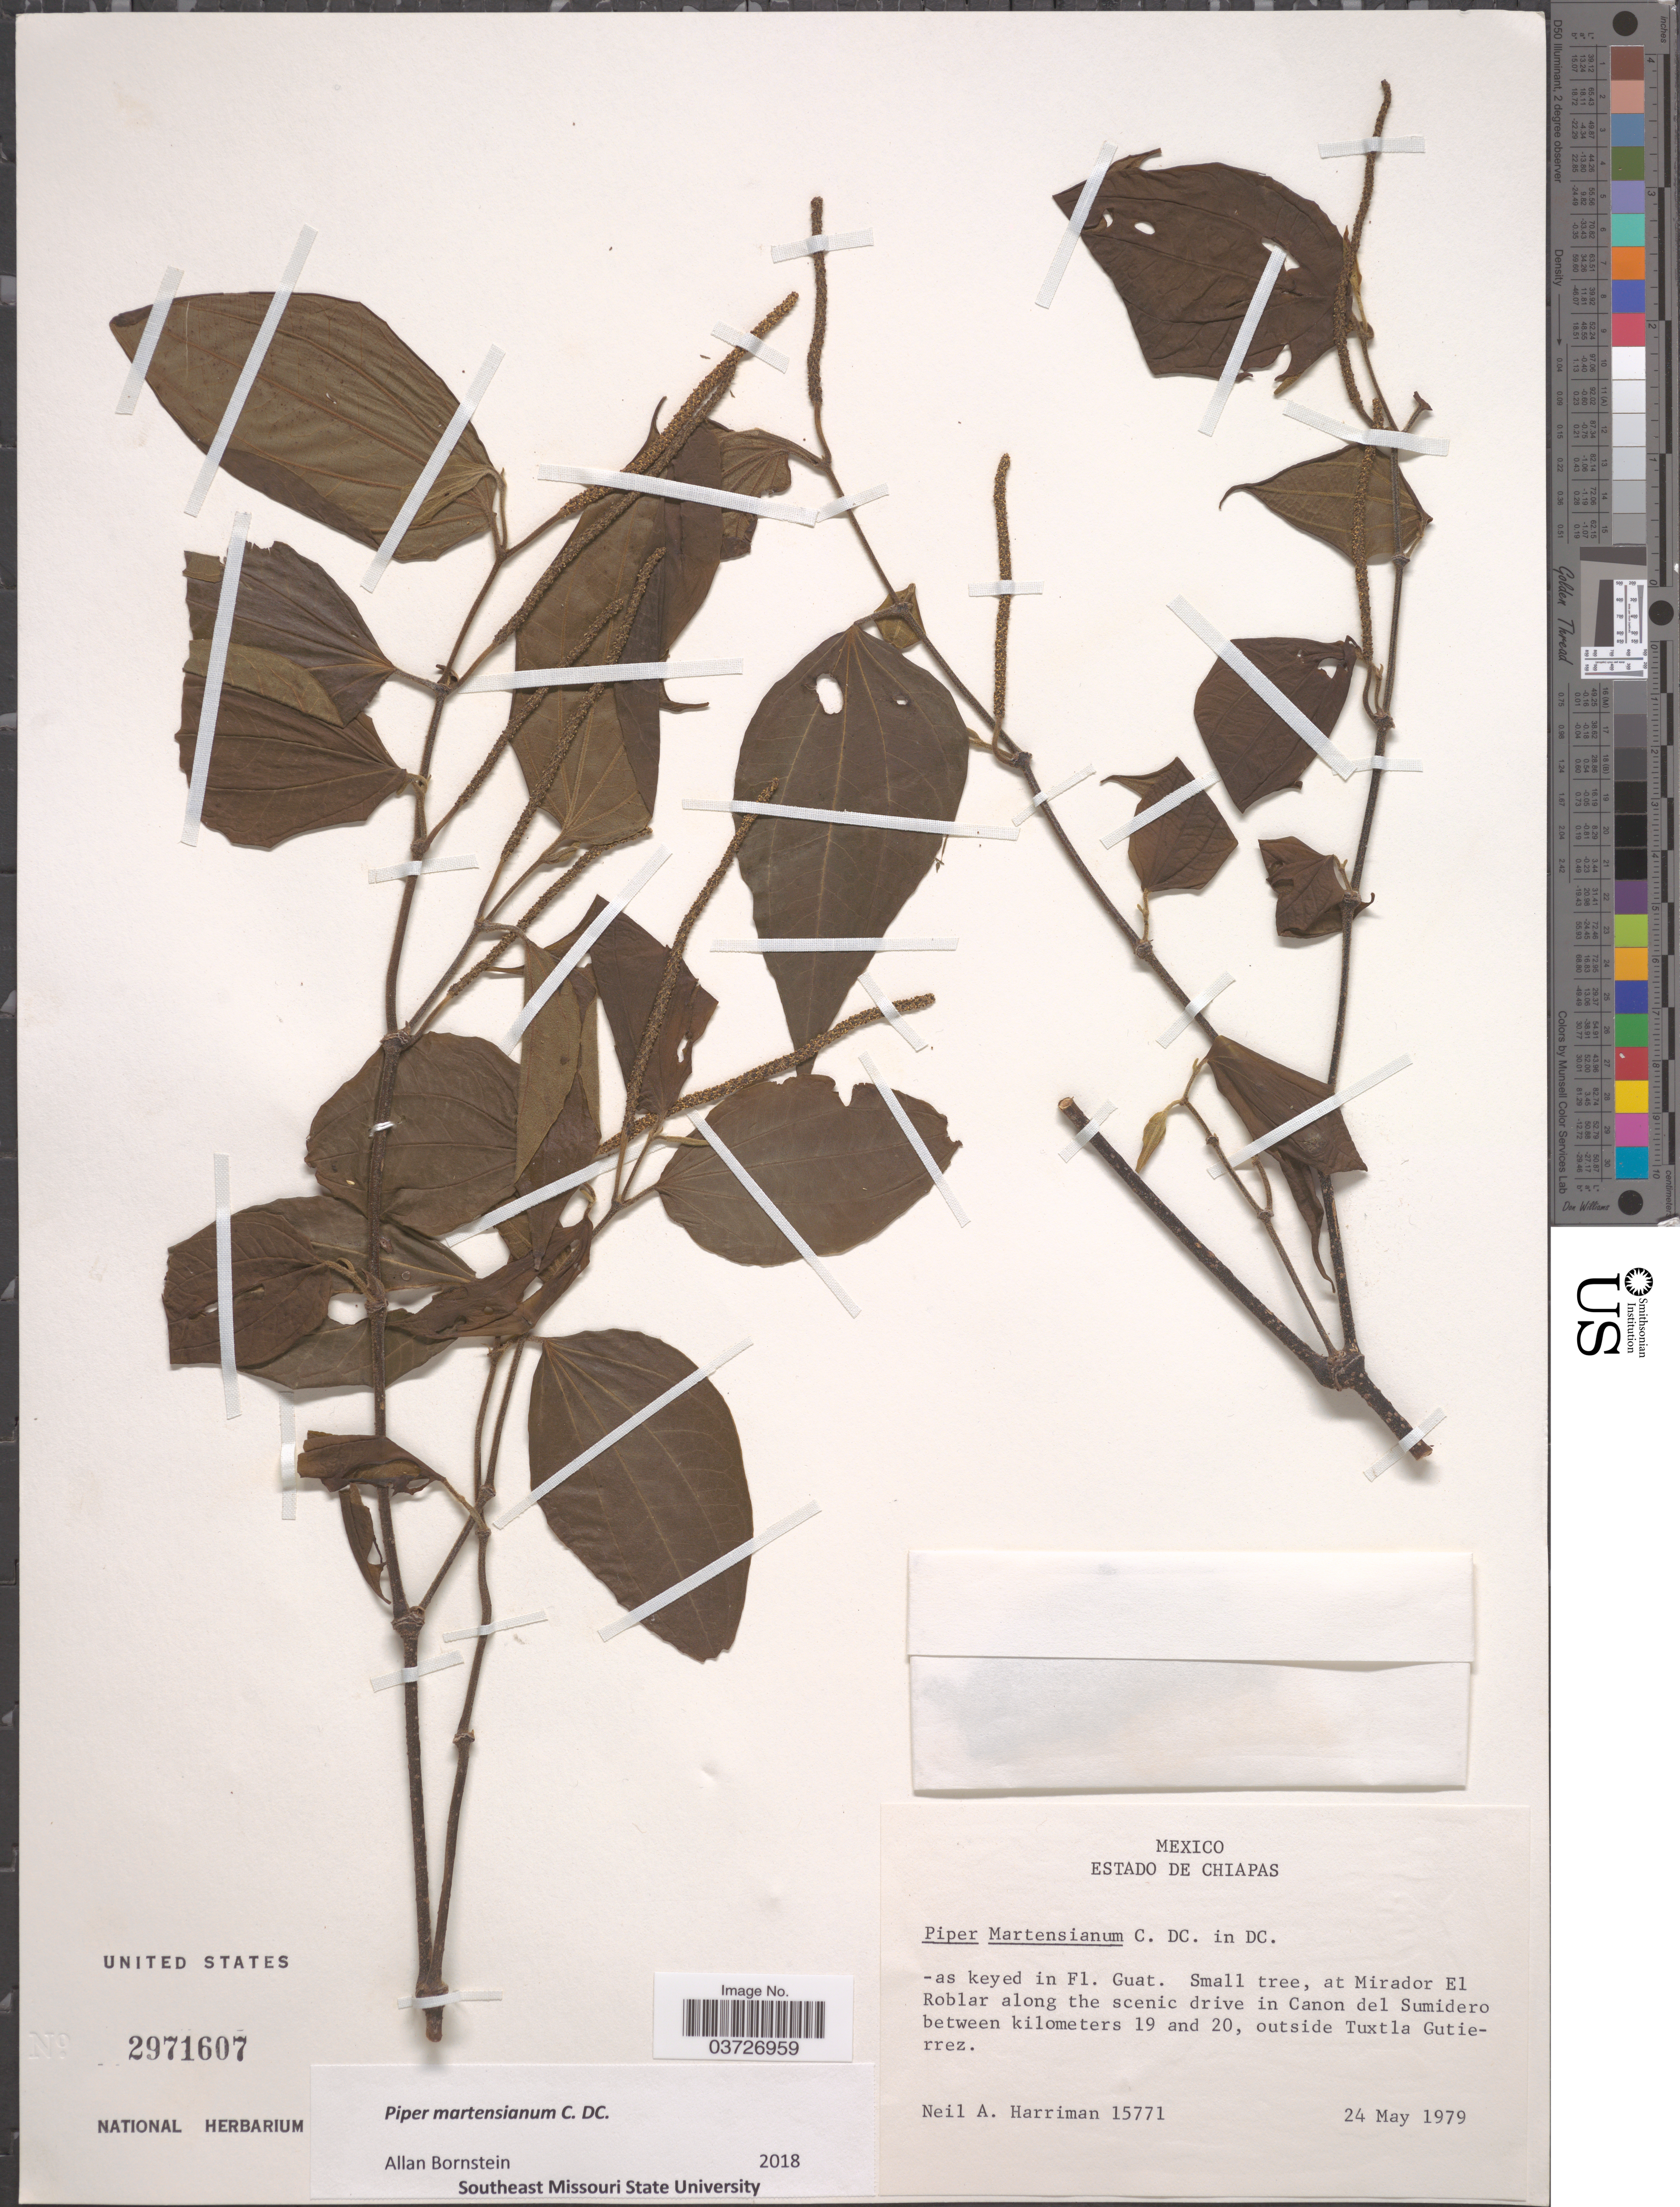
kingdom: Plantae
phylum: Tracheophyta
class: Magnoliopsida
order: Piperales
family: Piperaceae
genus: Piper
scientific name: Piper martensianum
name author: C. DC.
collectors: N. A. Harriman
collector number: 15771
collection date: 1979-05-24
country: Mexico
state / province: Chiapas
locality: At Mirador El Roblar along the scenic drive in Canon del Sumidero between kilometers 19 and 20, outside Tuxtla Gutierrez.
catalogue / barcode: US 2971607